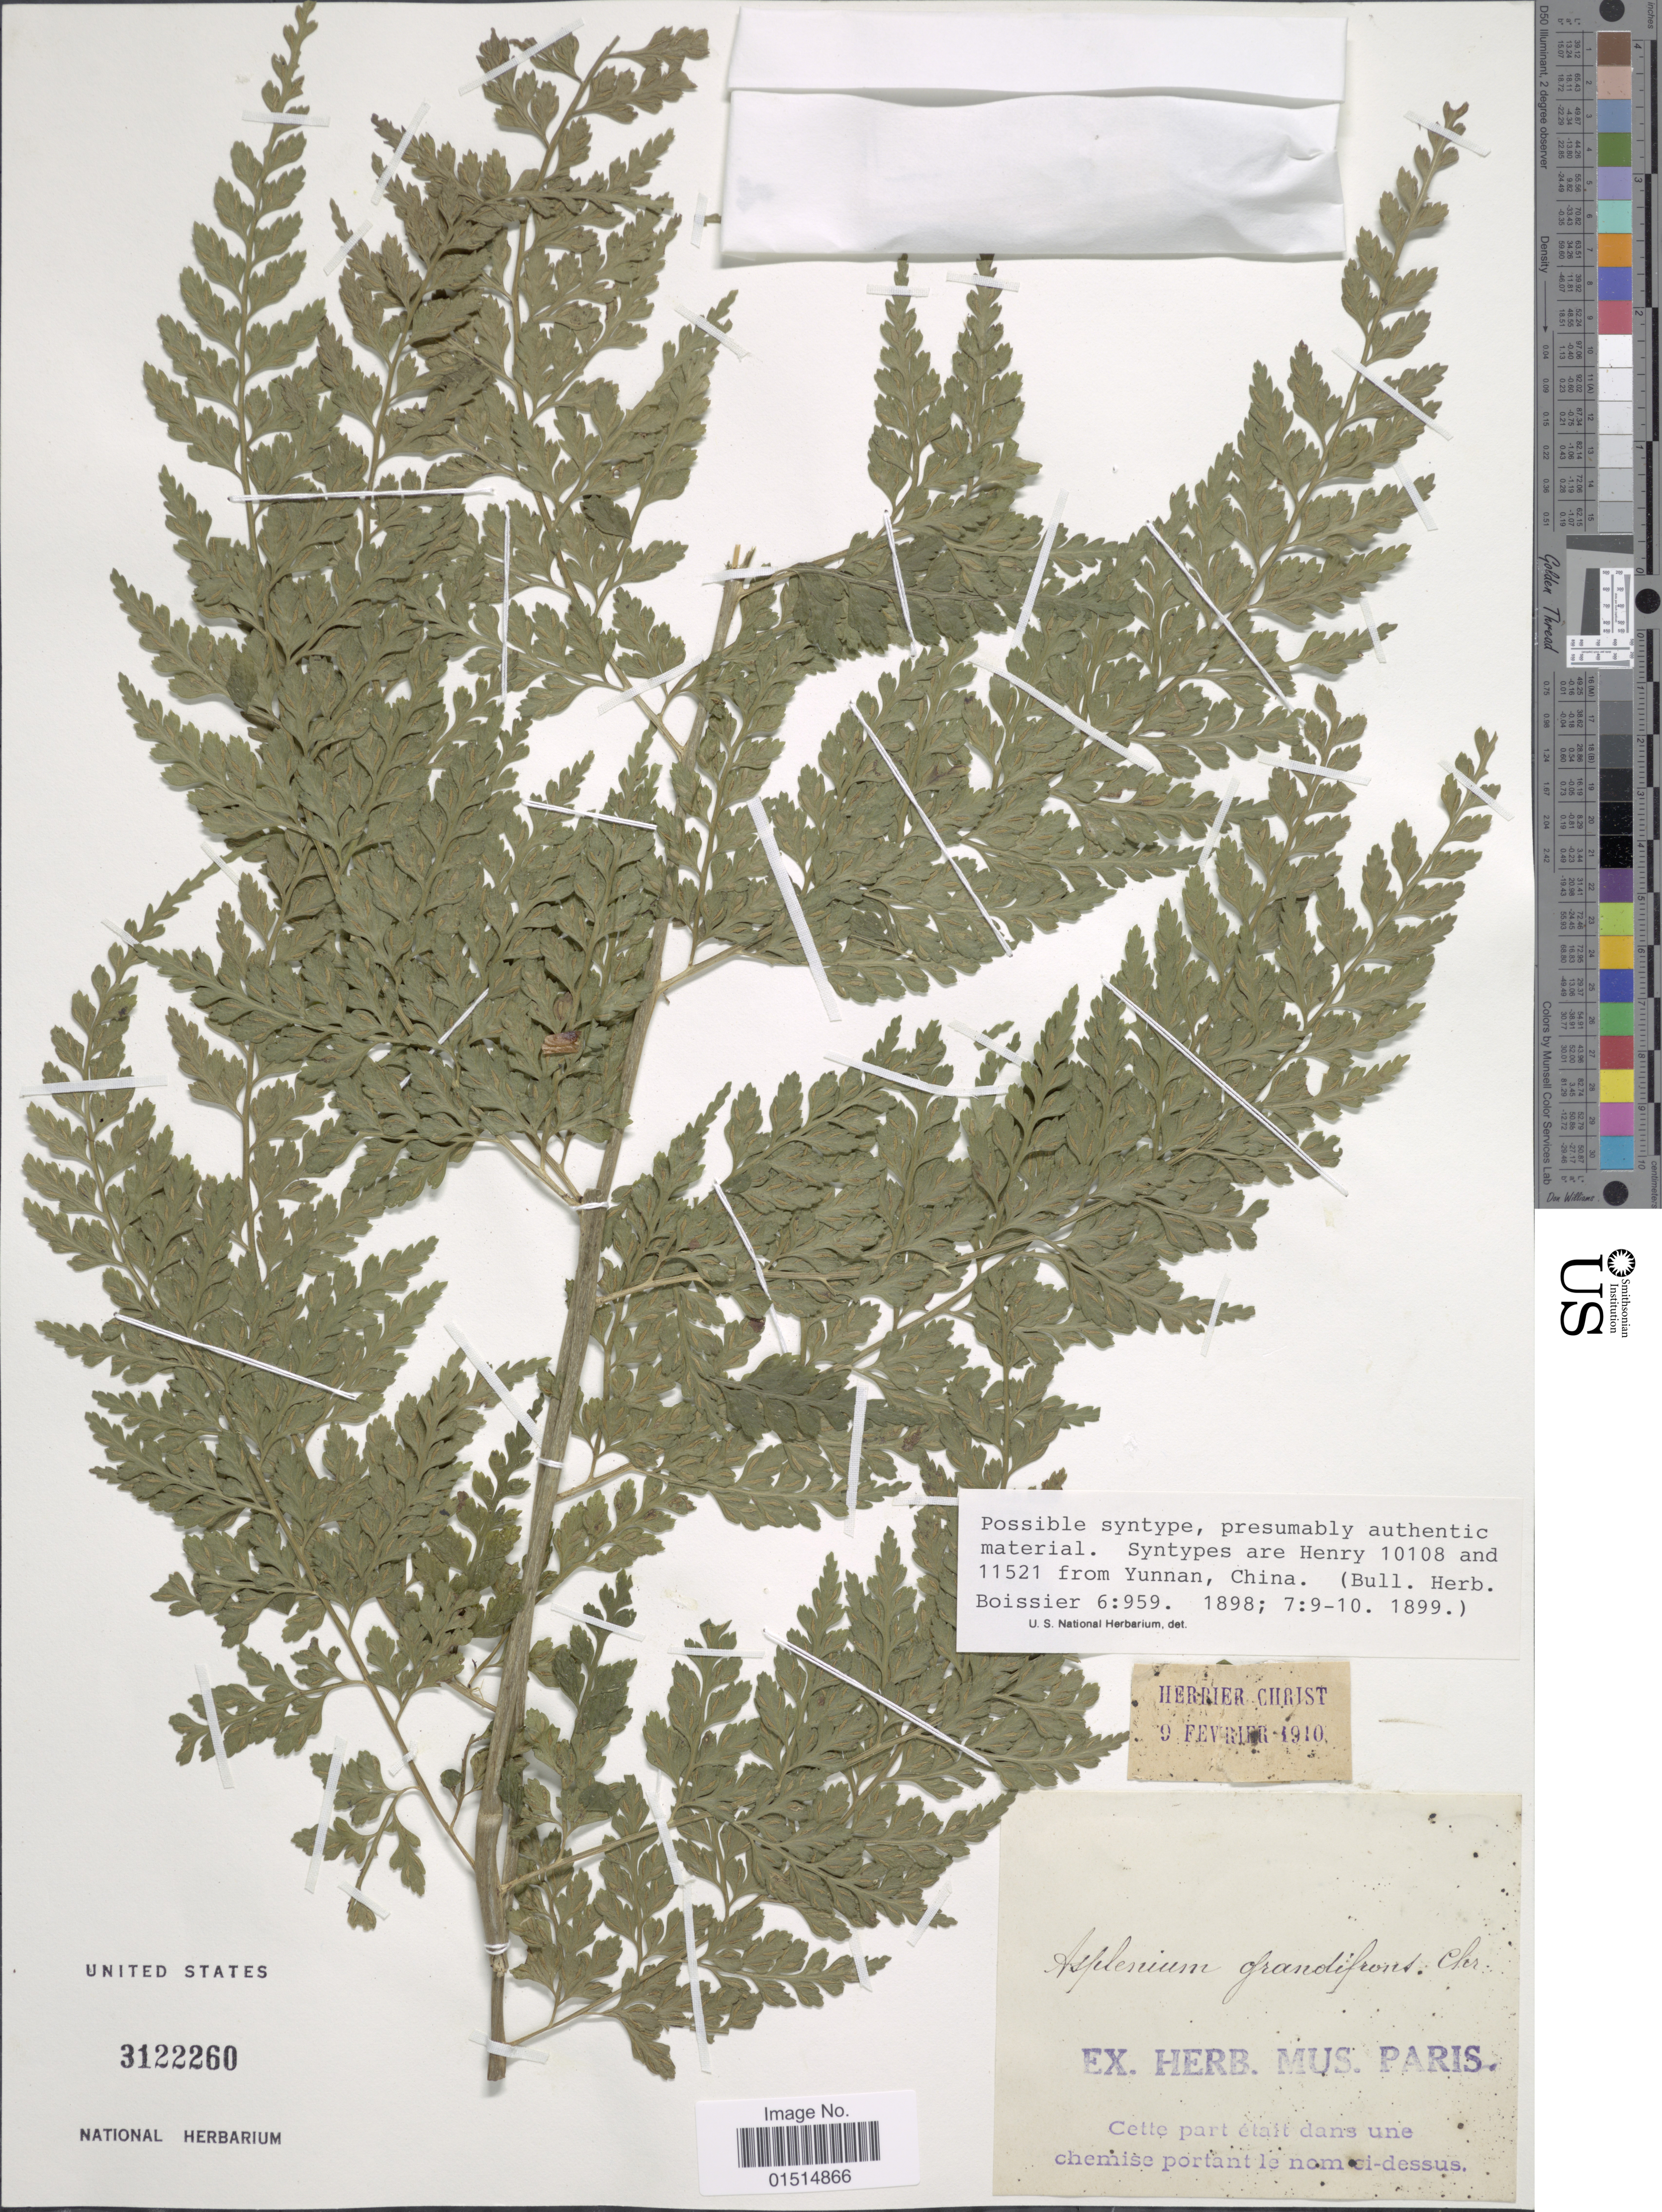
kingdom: Plantae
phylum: Tracheophyta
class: Polypodiopsida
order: Polypodiales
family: Aspleniaceae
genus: Asplenium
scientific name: Asplenium grandifrons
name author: Christ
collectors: ex herb. H. Christ Basil.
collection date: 1910-02-09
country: China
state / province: Yunnan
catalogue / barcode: US 3122260